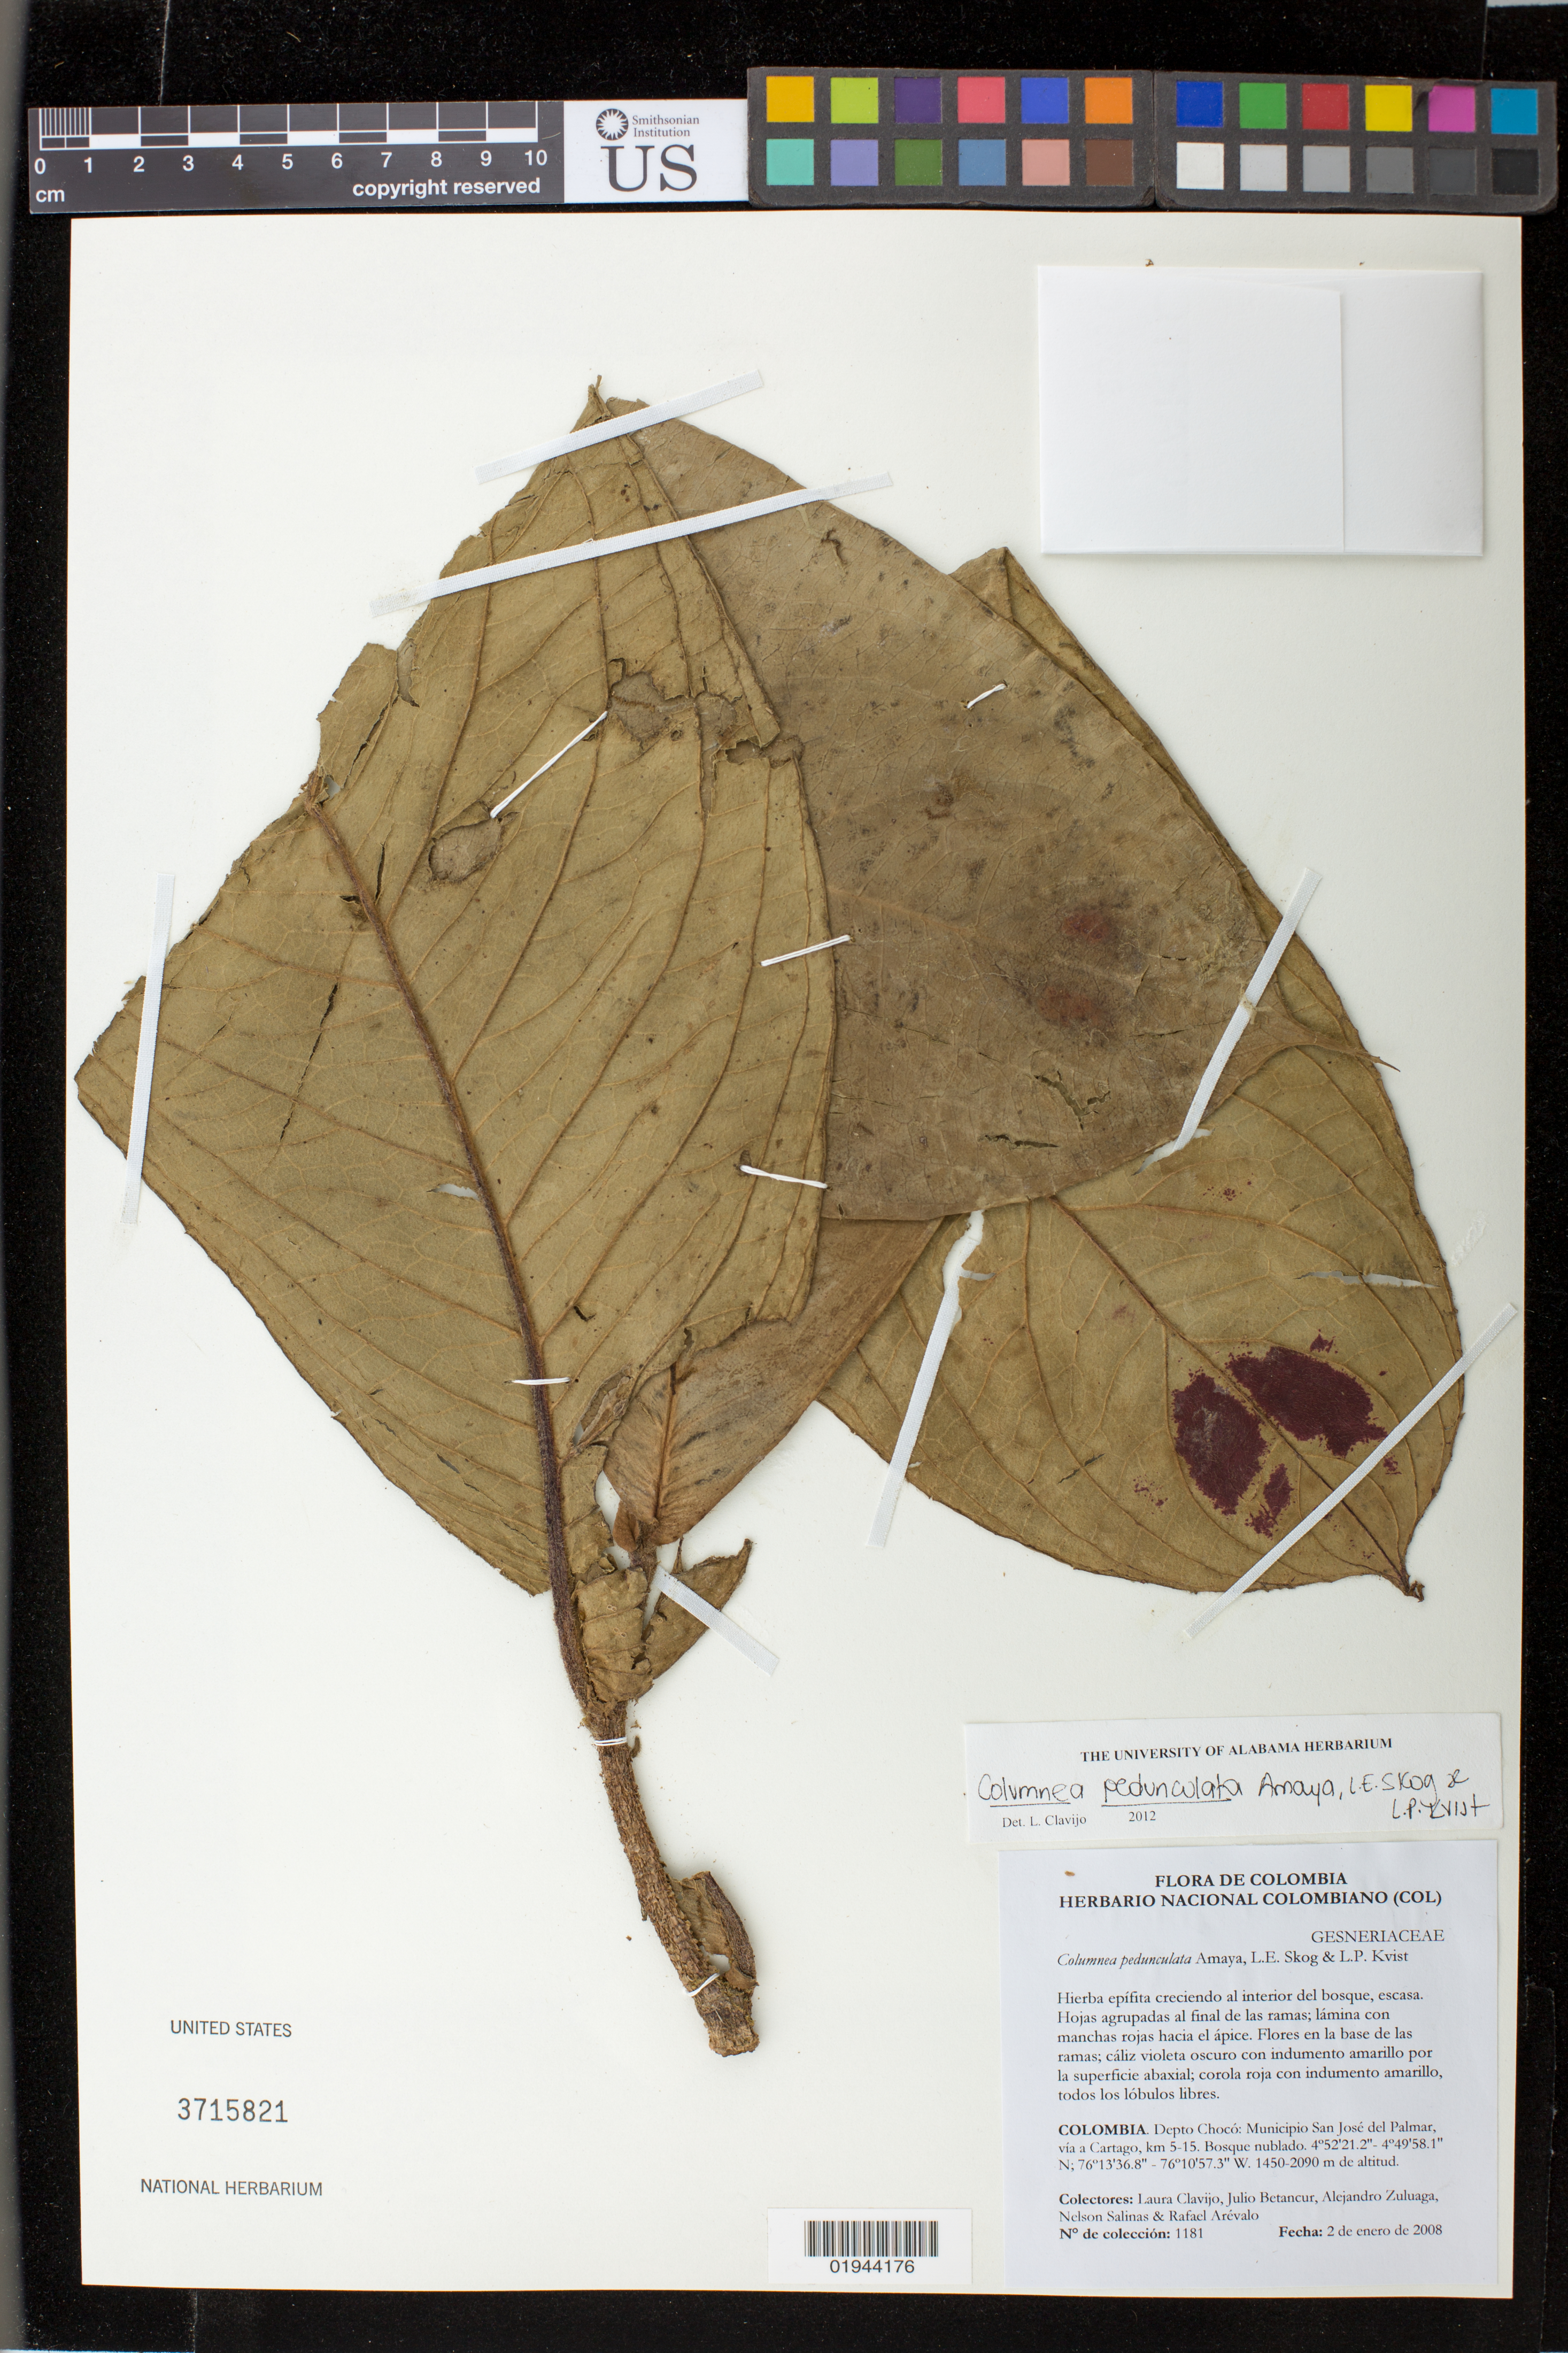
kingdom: Plantae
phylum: Tracheophyta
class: Magnoliopsida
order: Lamiales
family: Gesneriaceae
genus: Columnea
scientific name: Columnea pedunculata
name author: M. Amaya et al.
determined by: Clavijo, L.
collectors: L. Clavijo, J. Betancur, A. Zuluaga, N. Salinas & R. Arevalo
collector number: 1181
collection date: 2008-01-02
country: Colombia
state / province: Choco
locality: Municipio San José del Palmar, via a Cartago, km 5-15. Bosque nublado.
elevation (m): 1450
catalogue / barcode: US 3715821